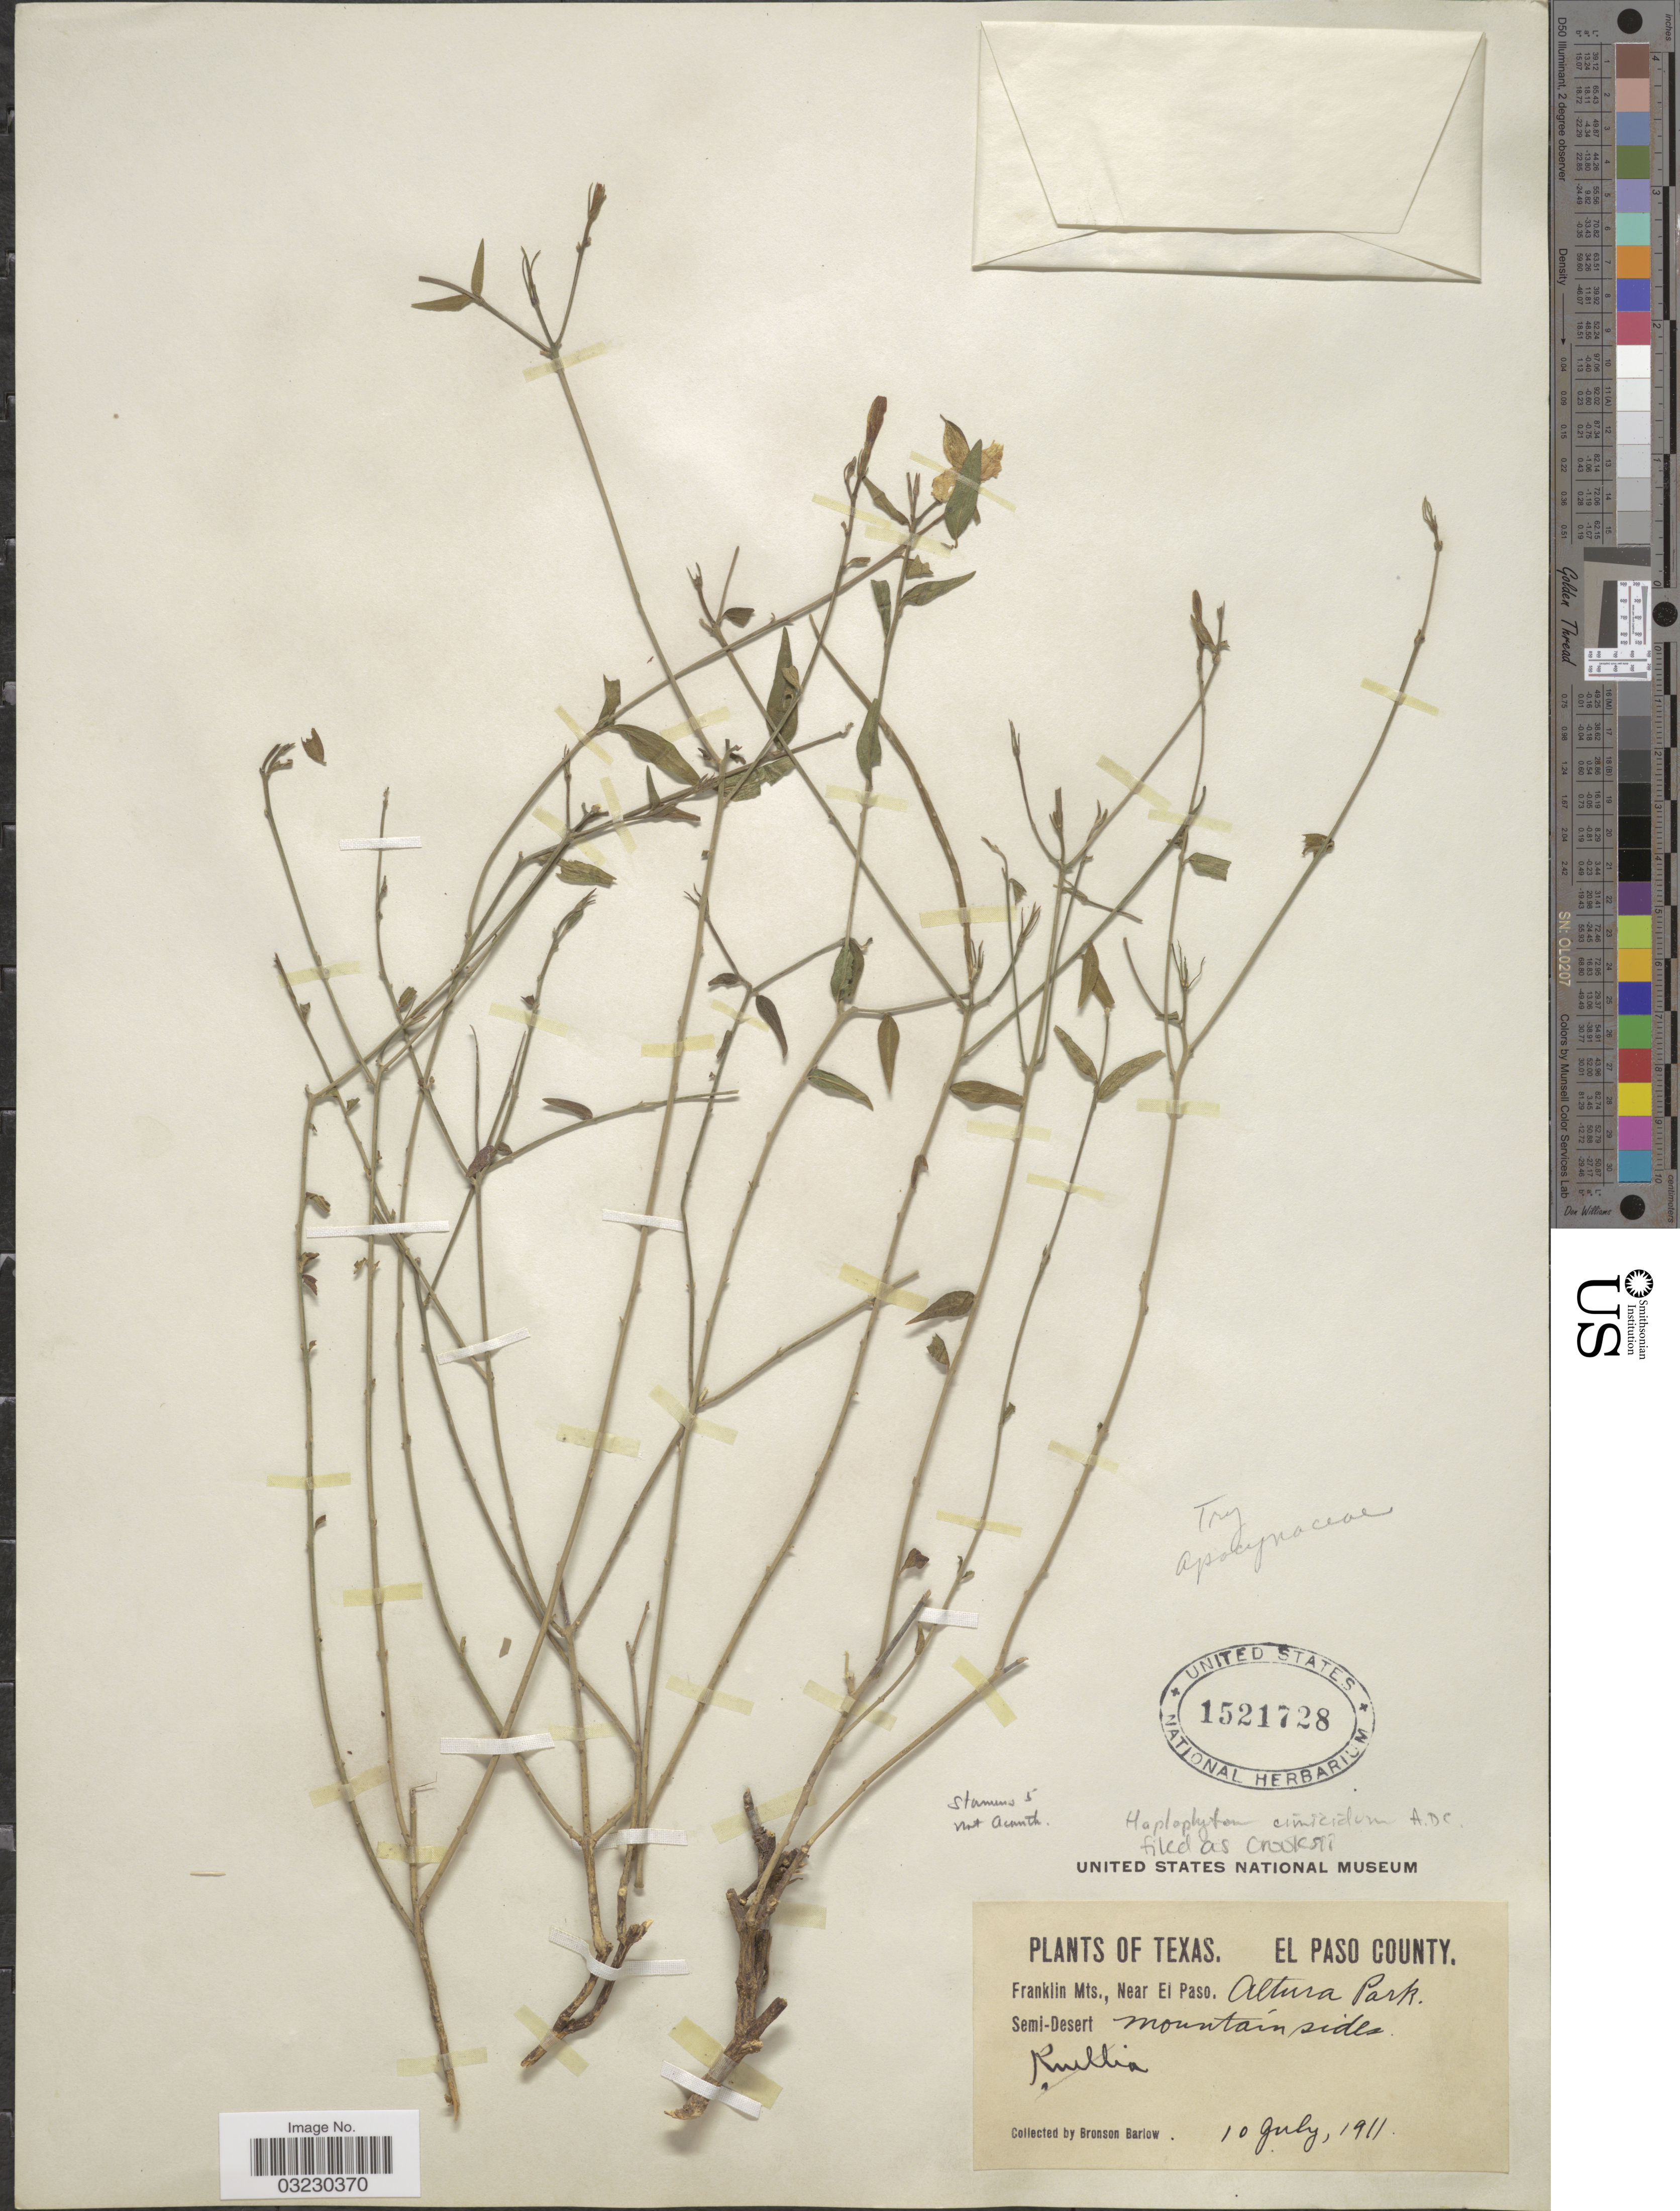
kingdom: Plantae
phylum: Tracheophyta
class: Magnoliopsida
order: Gentianales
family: Apocynaceae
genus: Haplophyton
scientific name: Haplophyton crooksii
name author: (L.D. Benson) L.D. Benson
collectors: Barlow, B.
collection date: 1911-07-10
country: United States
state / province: Texas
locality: El Paso County. Franklin Mts., Near El Paso. Altura Park. Semi-Desert mountain sides.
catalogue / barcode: US 1521728